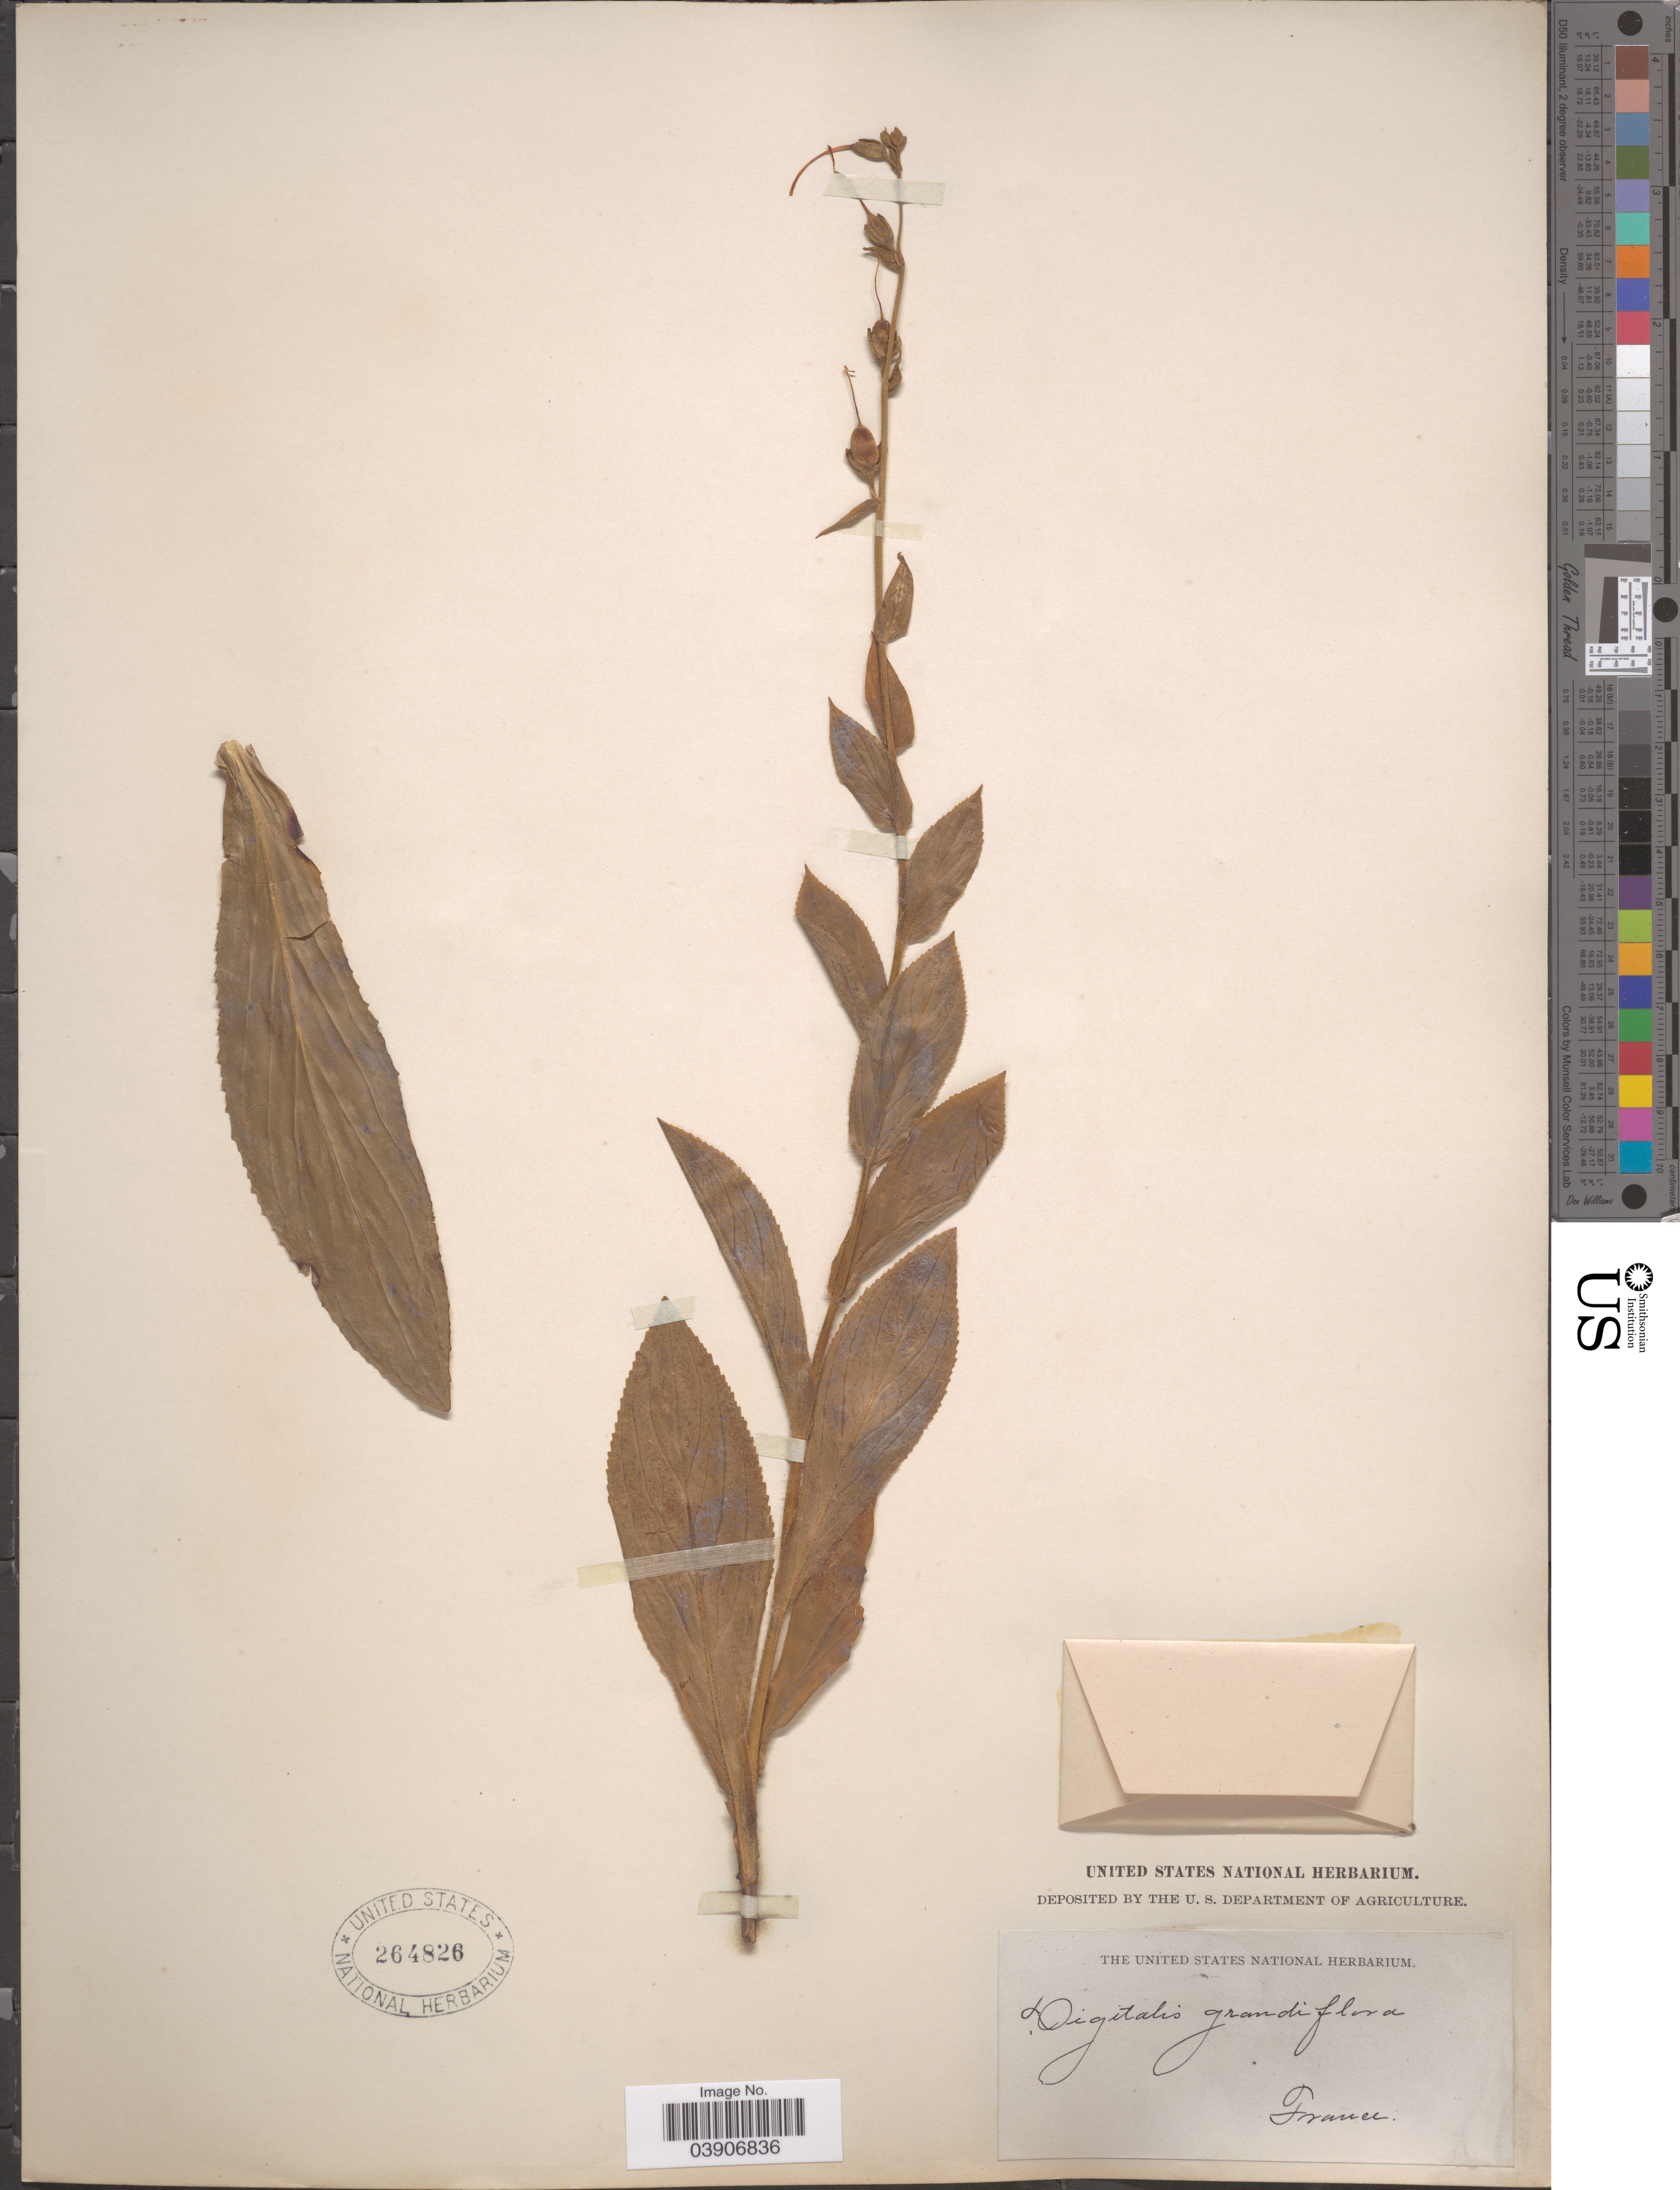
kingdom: Plantae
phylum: Tracheophyta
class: Magnoliopsida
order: Lamiales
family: Plantaginaceae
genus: Digitalis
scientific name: Digitalis grandiflora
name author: Mill.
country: France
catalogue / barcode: US 264826